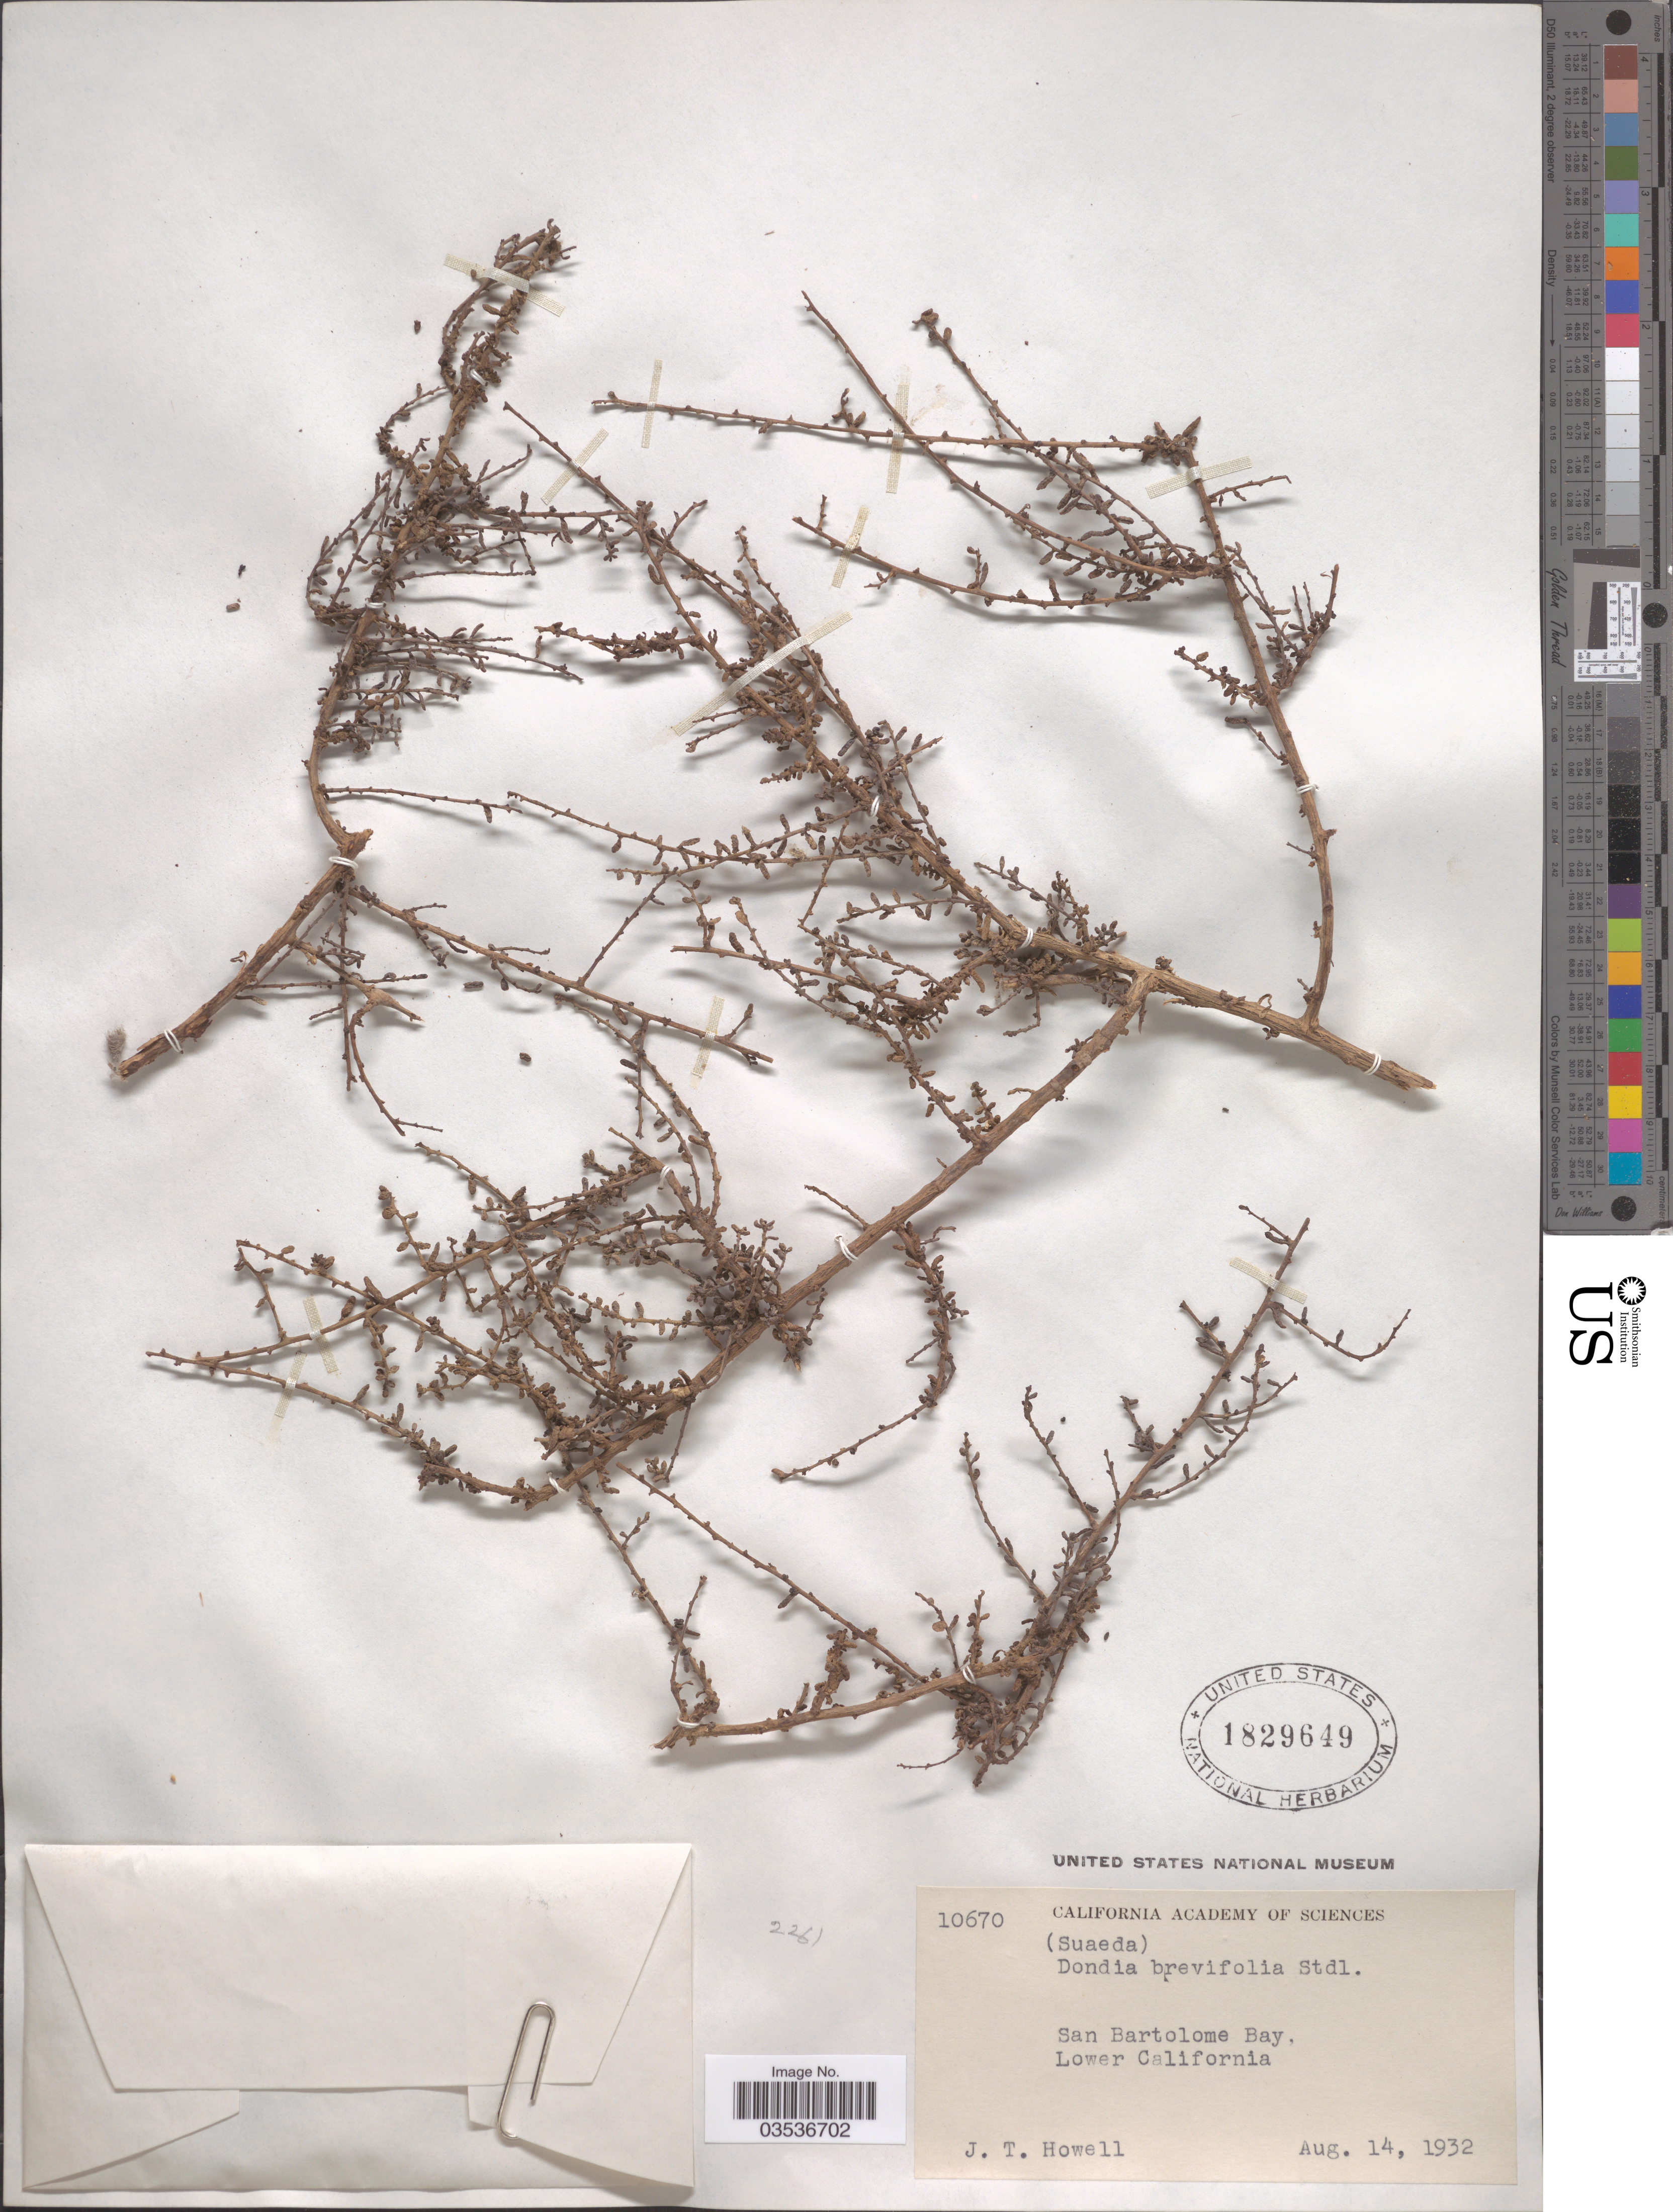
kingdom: Plantae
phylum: Tracheophyta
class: Magnoliopsida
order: Caryophyllales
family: Amaranthaceae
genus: Suaeda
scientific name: Suaeda brevifolia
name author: Phil.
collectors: J. T. Howell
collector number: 10670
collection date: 1932-08-14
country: Mexico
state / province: Baja California Norte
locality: San Bartolome Bay, Lower California.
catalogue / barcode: US 1829649